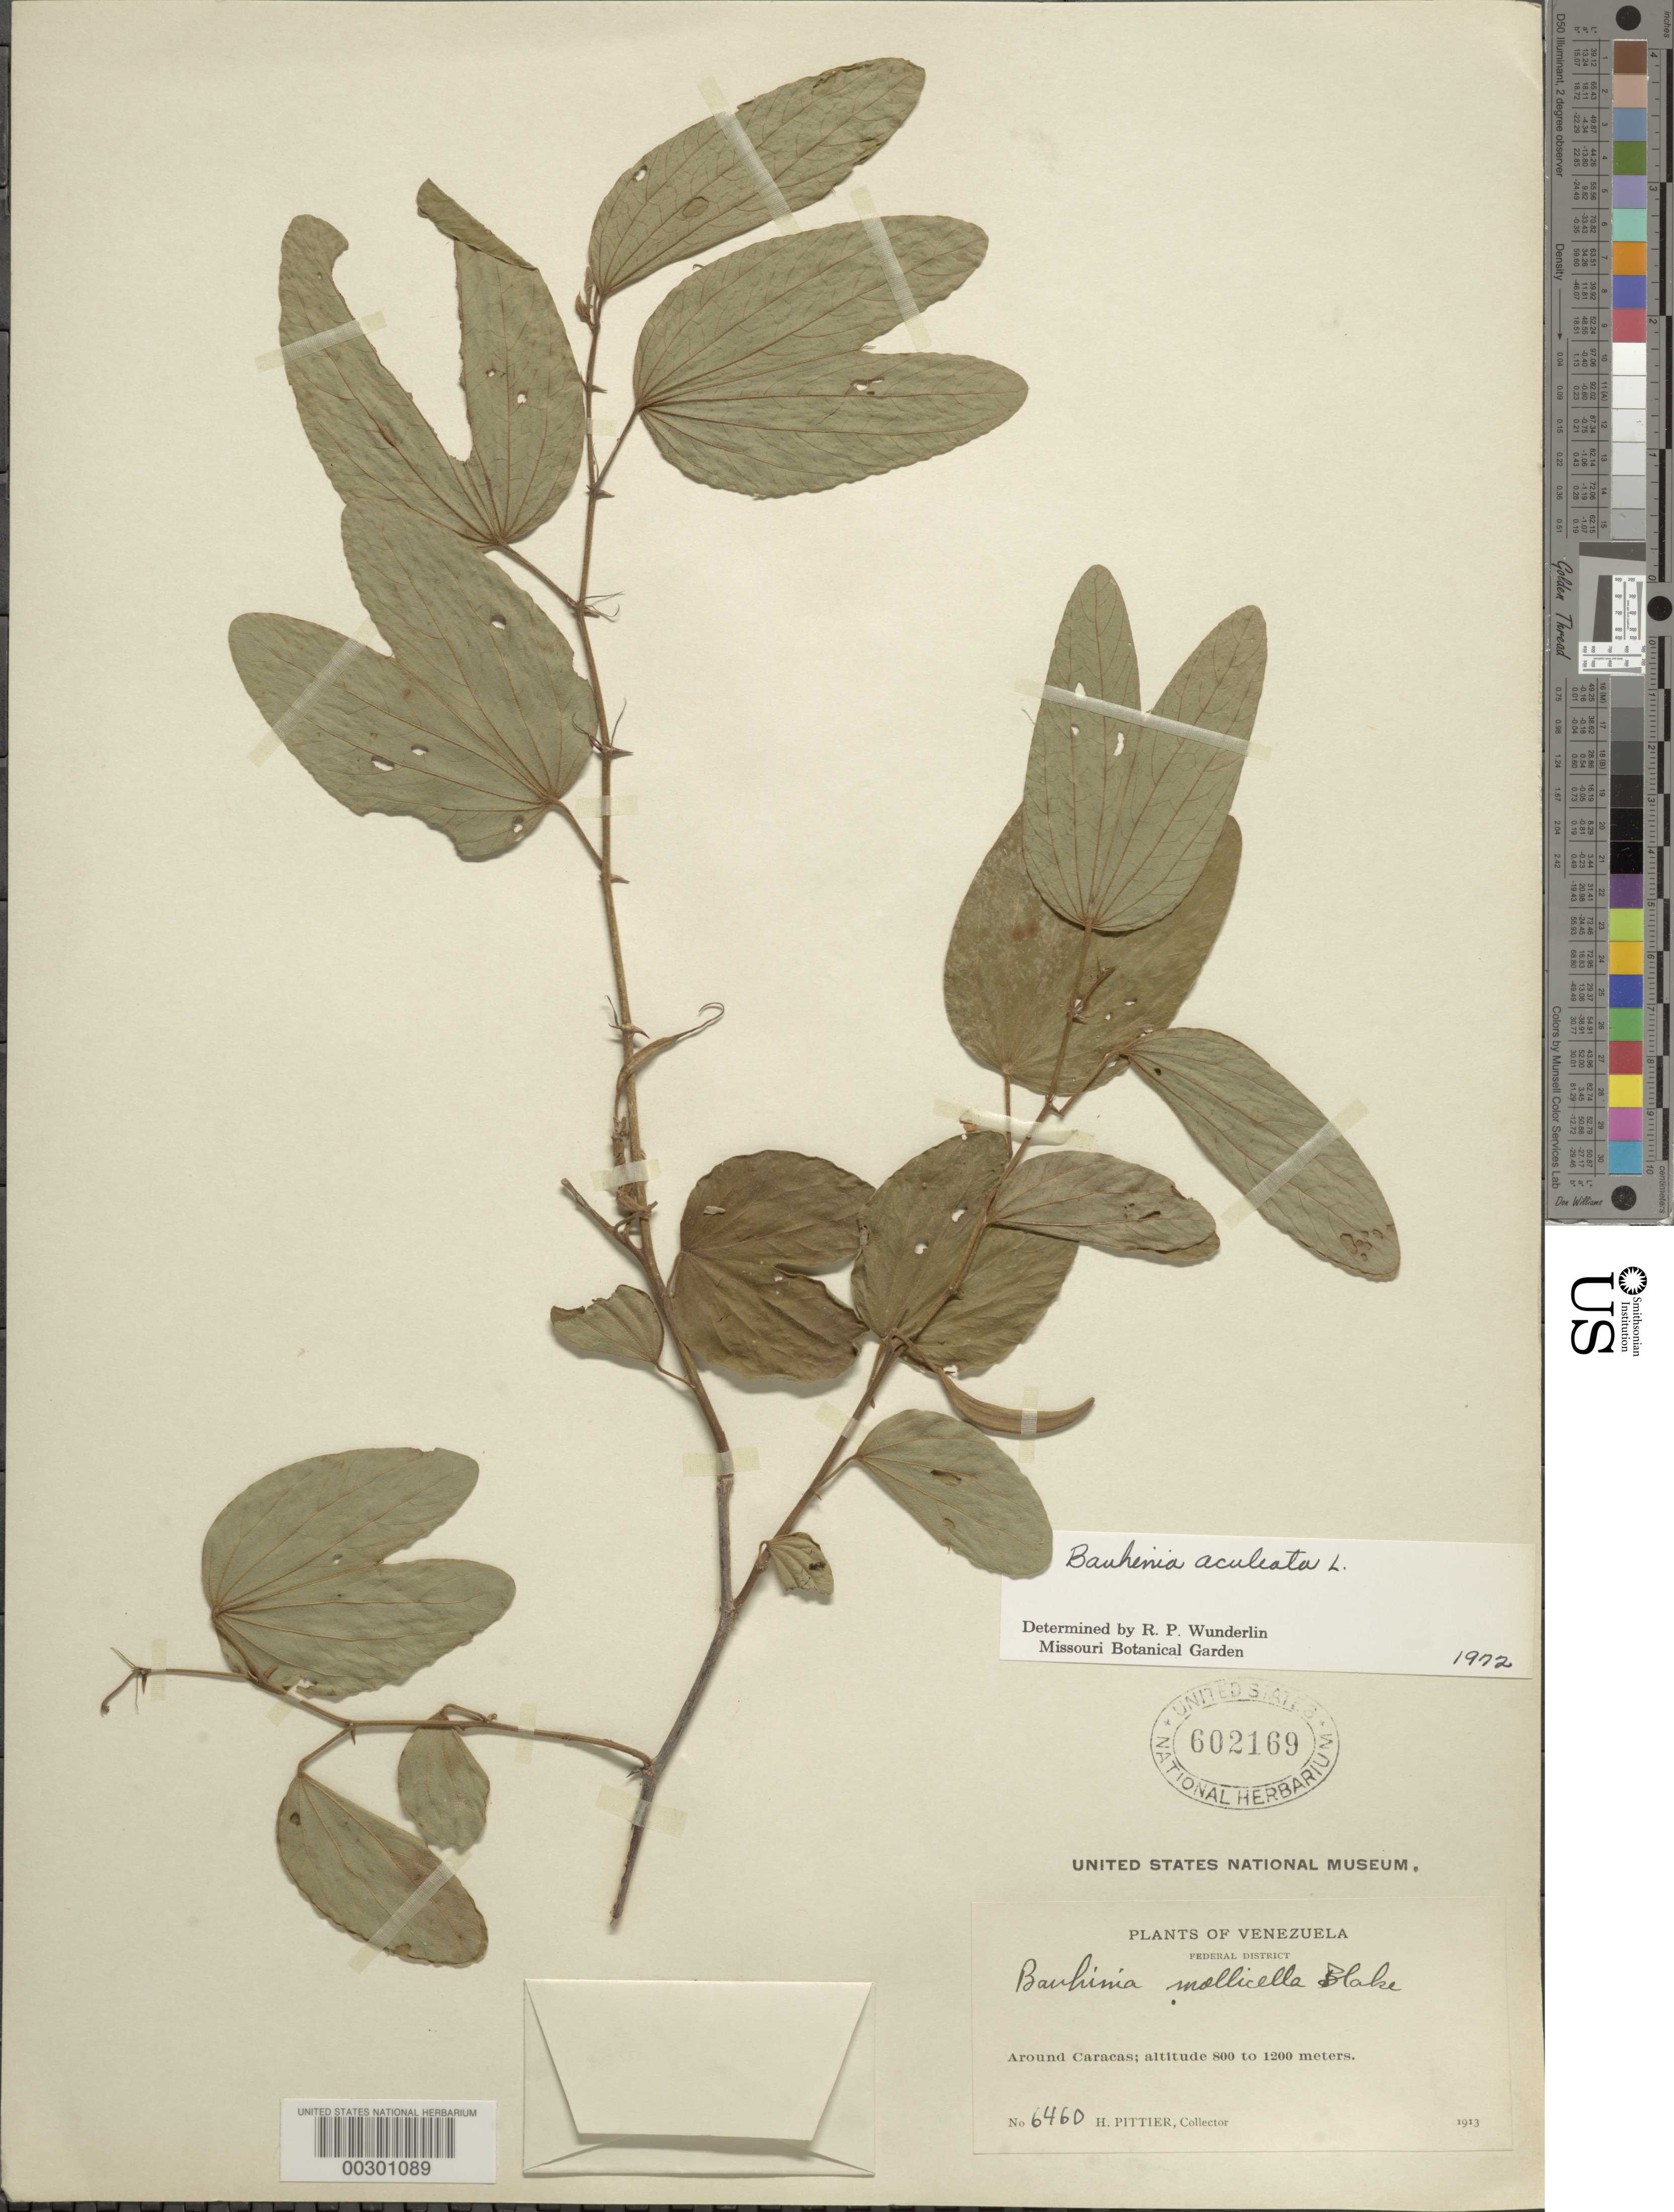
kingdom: Plantae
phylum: Tracheophyta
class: Magnoliopsida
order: Fabales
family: Fabaceae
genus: Bauhinia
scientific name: Bauhinia aculeata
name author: L.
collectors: H. F. Pittier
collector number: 6460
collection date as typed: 1913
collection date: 1913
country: Venezuela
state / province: Distrito Federal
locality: Around caracas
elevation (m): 800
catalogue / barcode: US 602169